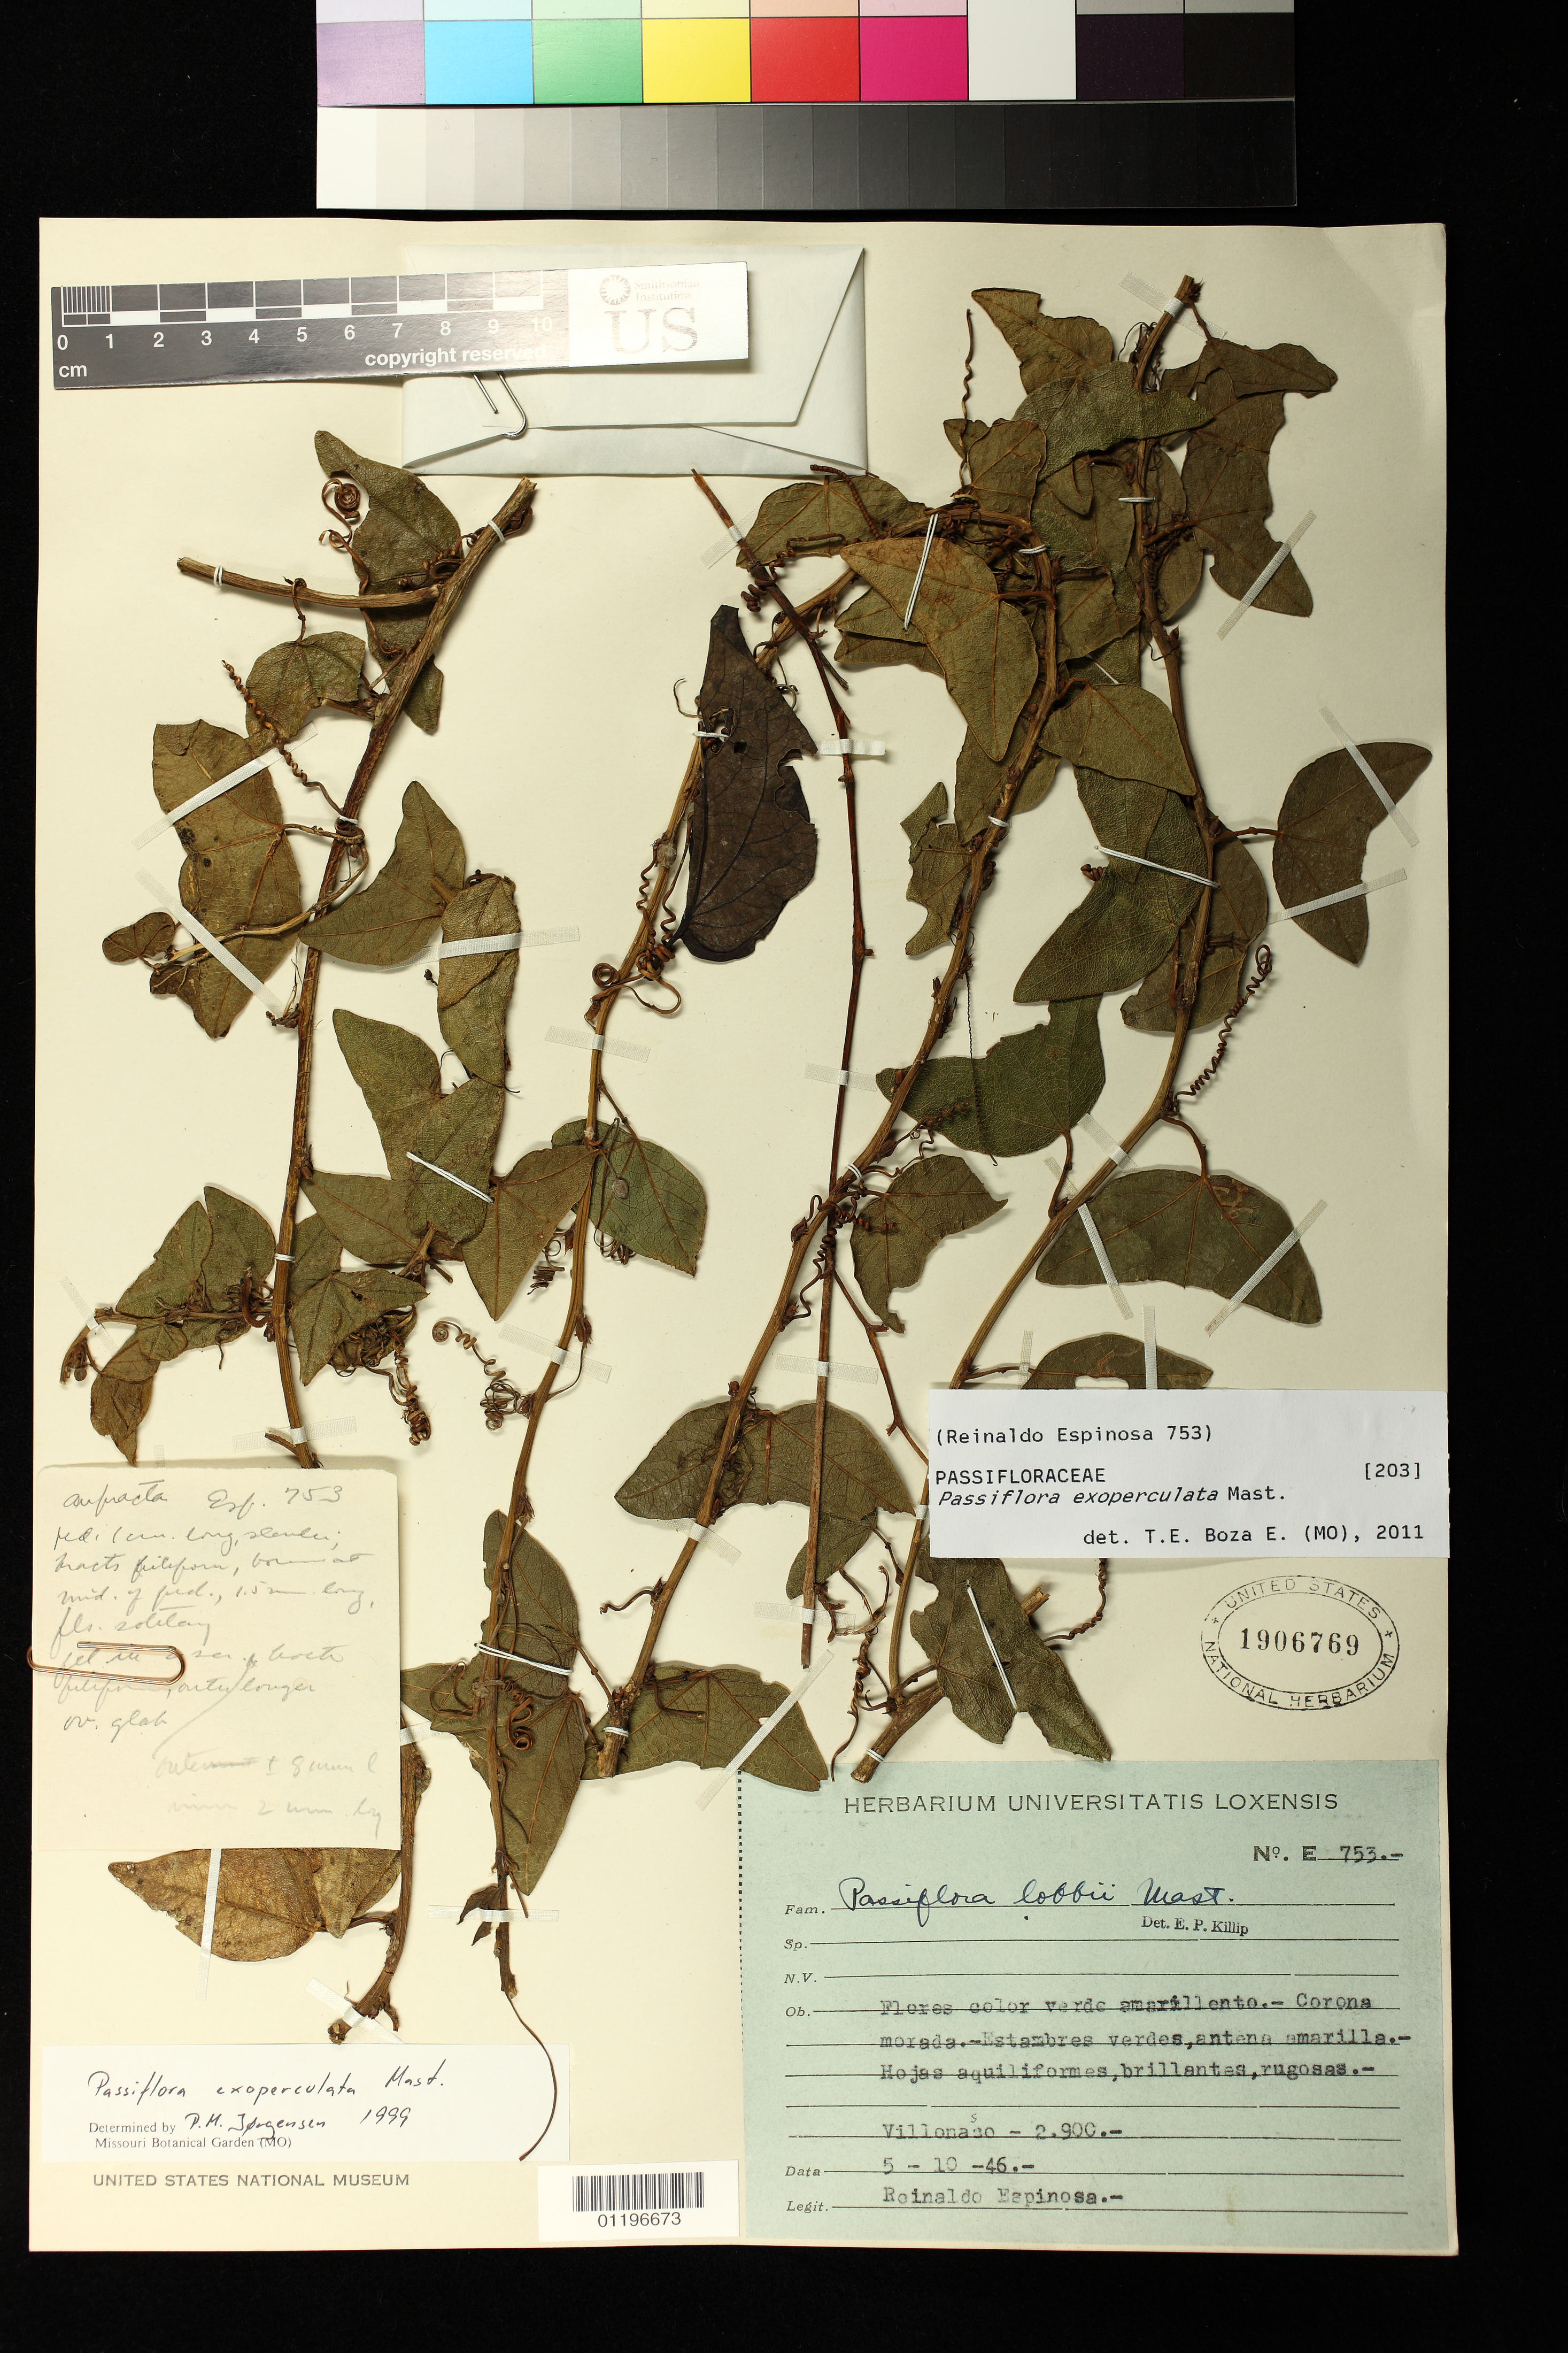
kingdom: Plantae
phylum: Tracheophyta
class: Magnoliopsida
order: Malpighiales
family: Passifloraceae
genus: Passiflora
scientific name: Passiflora exoperculata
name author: Mast. in Mart.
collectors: R. Espinosa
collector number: E 753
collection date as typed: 10 May 1946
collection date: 1946-05-10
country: Ecuador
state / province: Loja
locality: Villonaso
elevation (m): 2900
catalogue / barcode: US 1906769